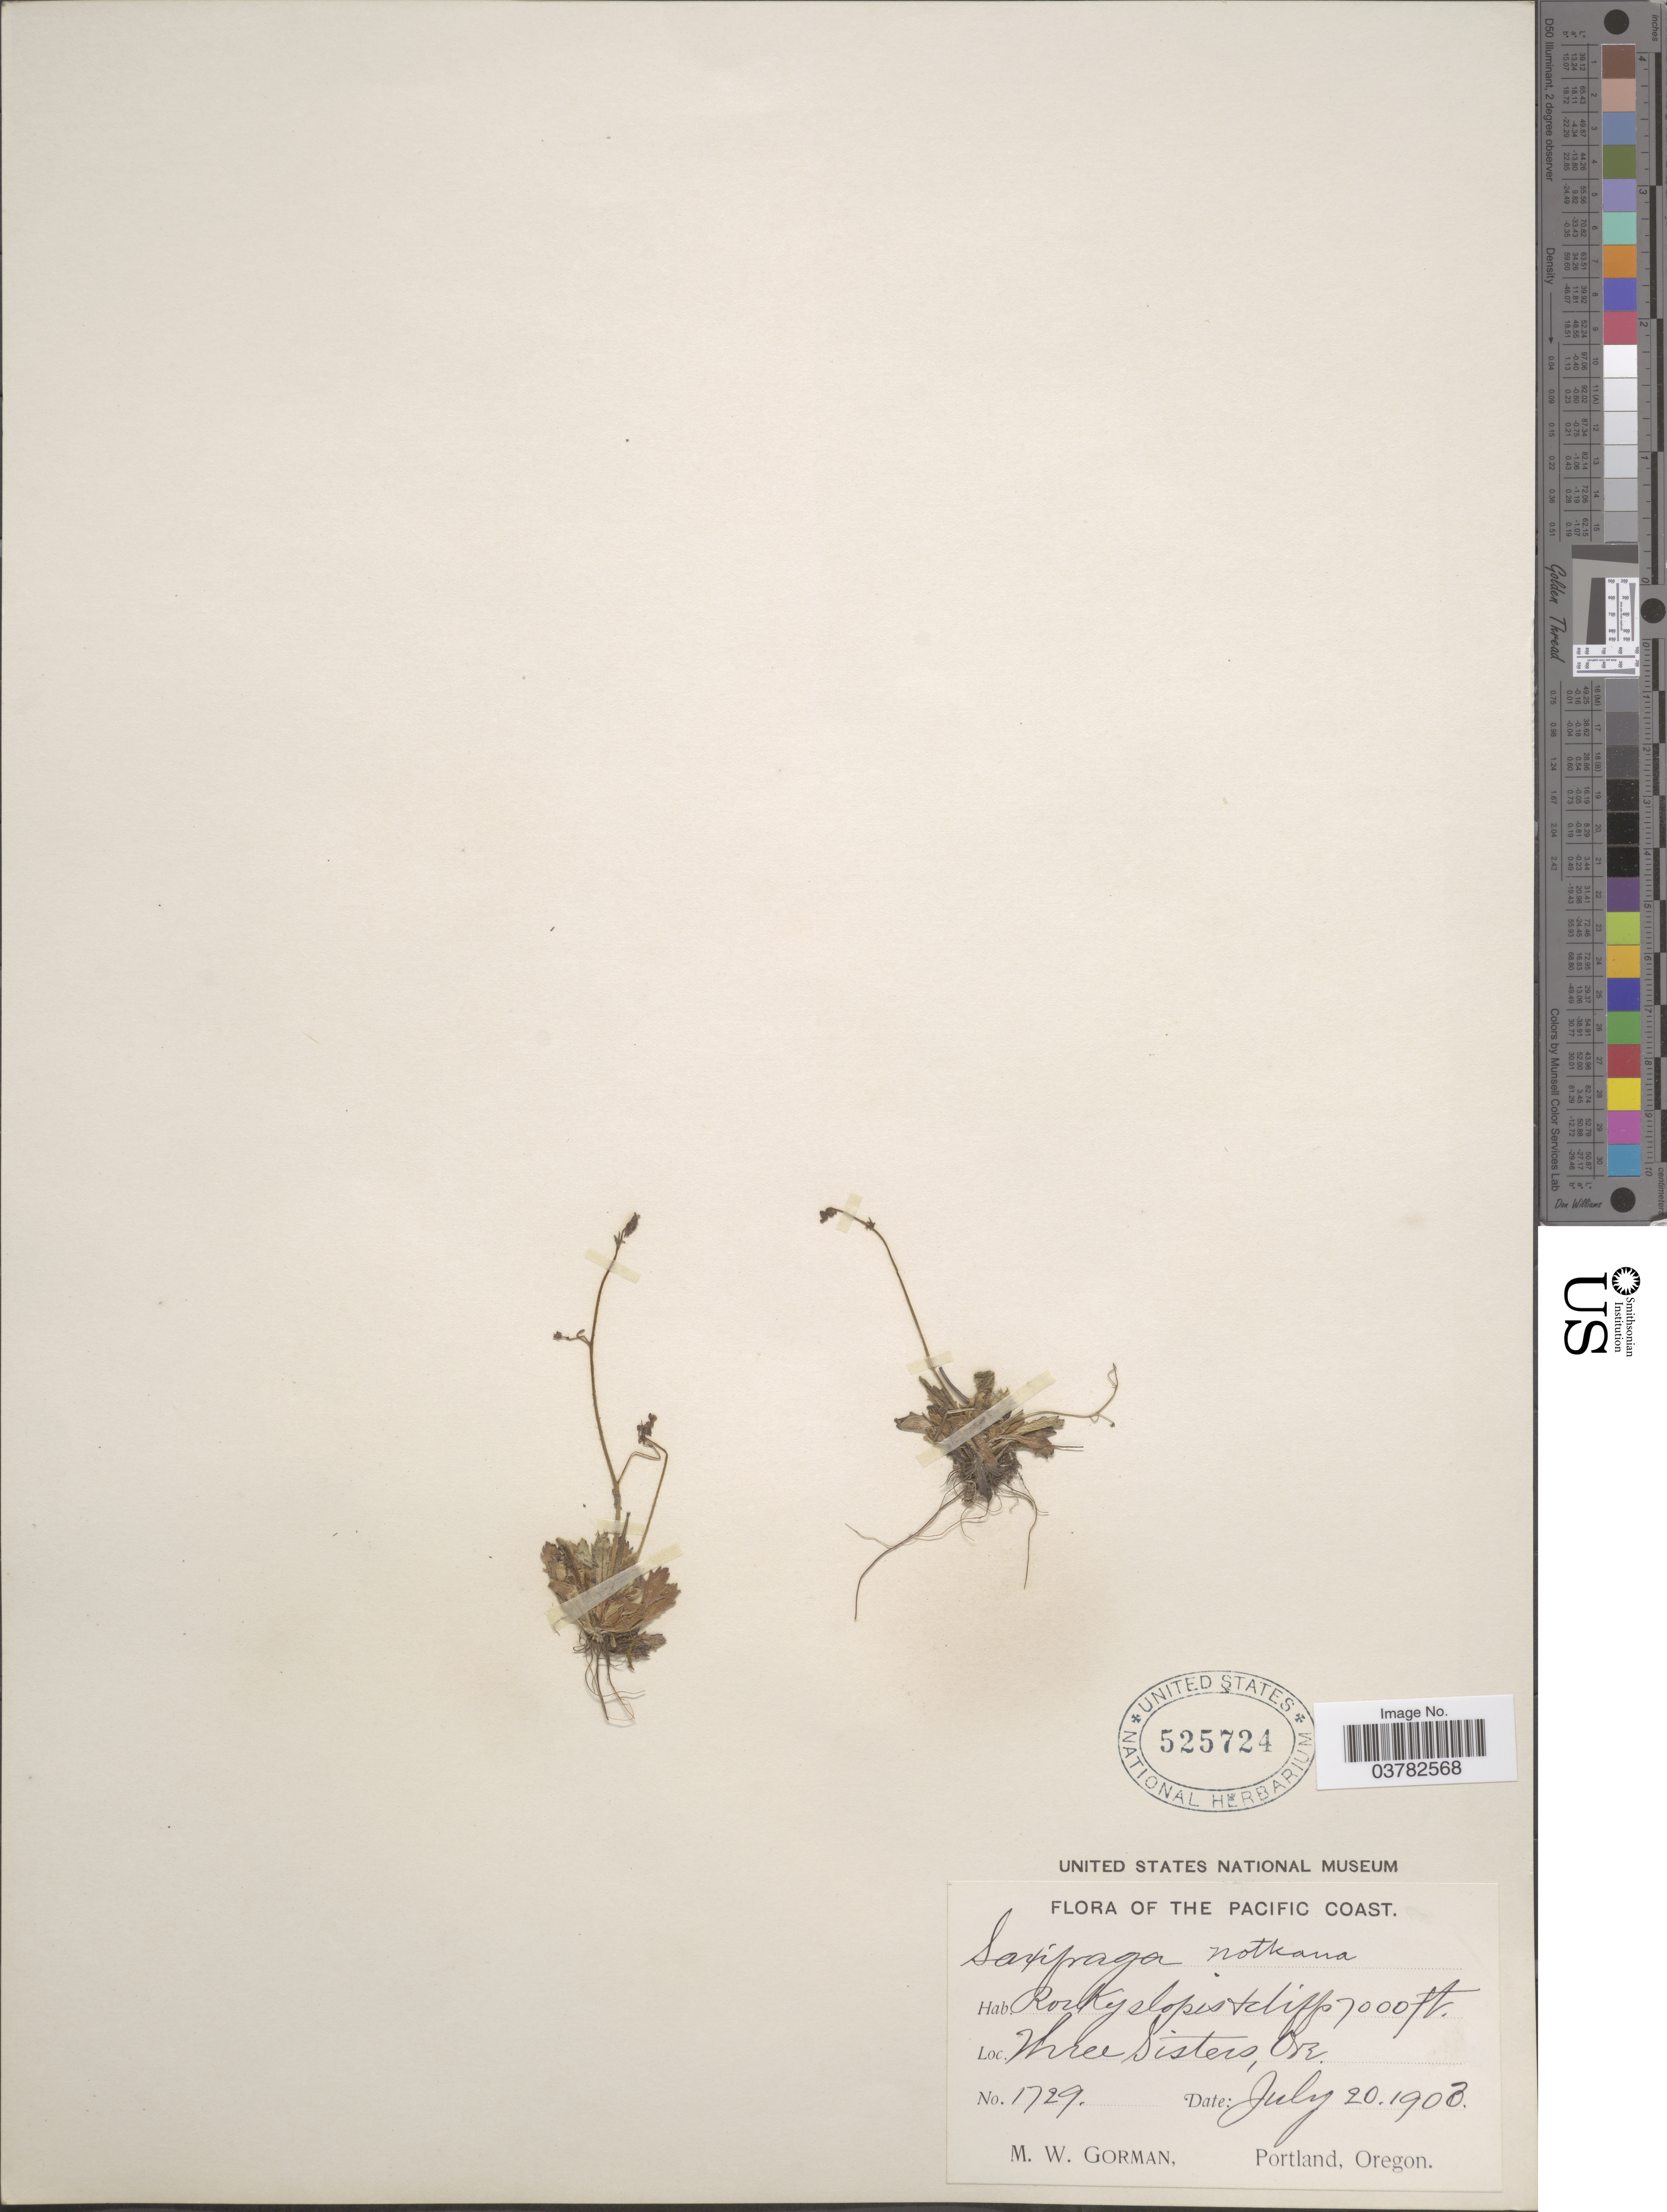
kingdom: Plantae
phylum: Tracheophyta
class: Magnoliopsida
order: Saxifragales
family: Saxifragaceae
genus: Micranthes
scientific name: Micranthes stellaris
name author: (L.) Galasso et al.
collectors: M. W. Gorman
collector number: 1729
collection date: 1903-07-20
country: United States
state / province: Oregon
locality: The Pacific Coast. Three Sisters.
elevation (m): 2134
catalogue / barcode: US 525724